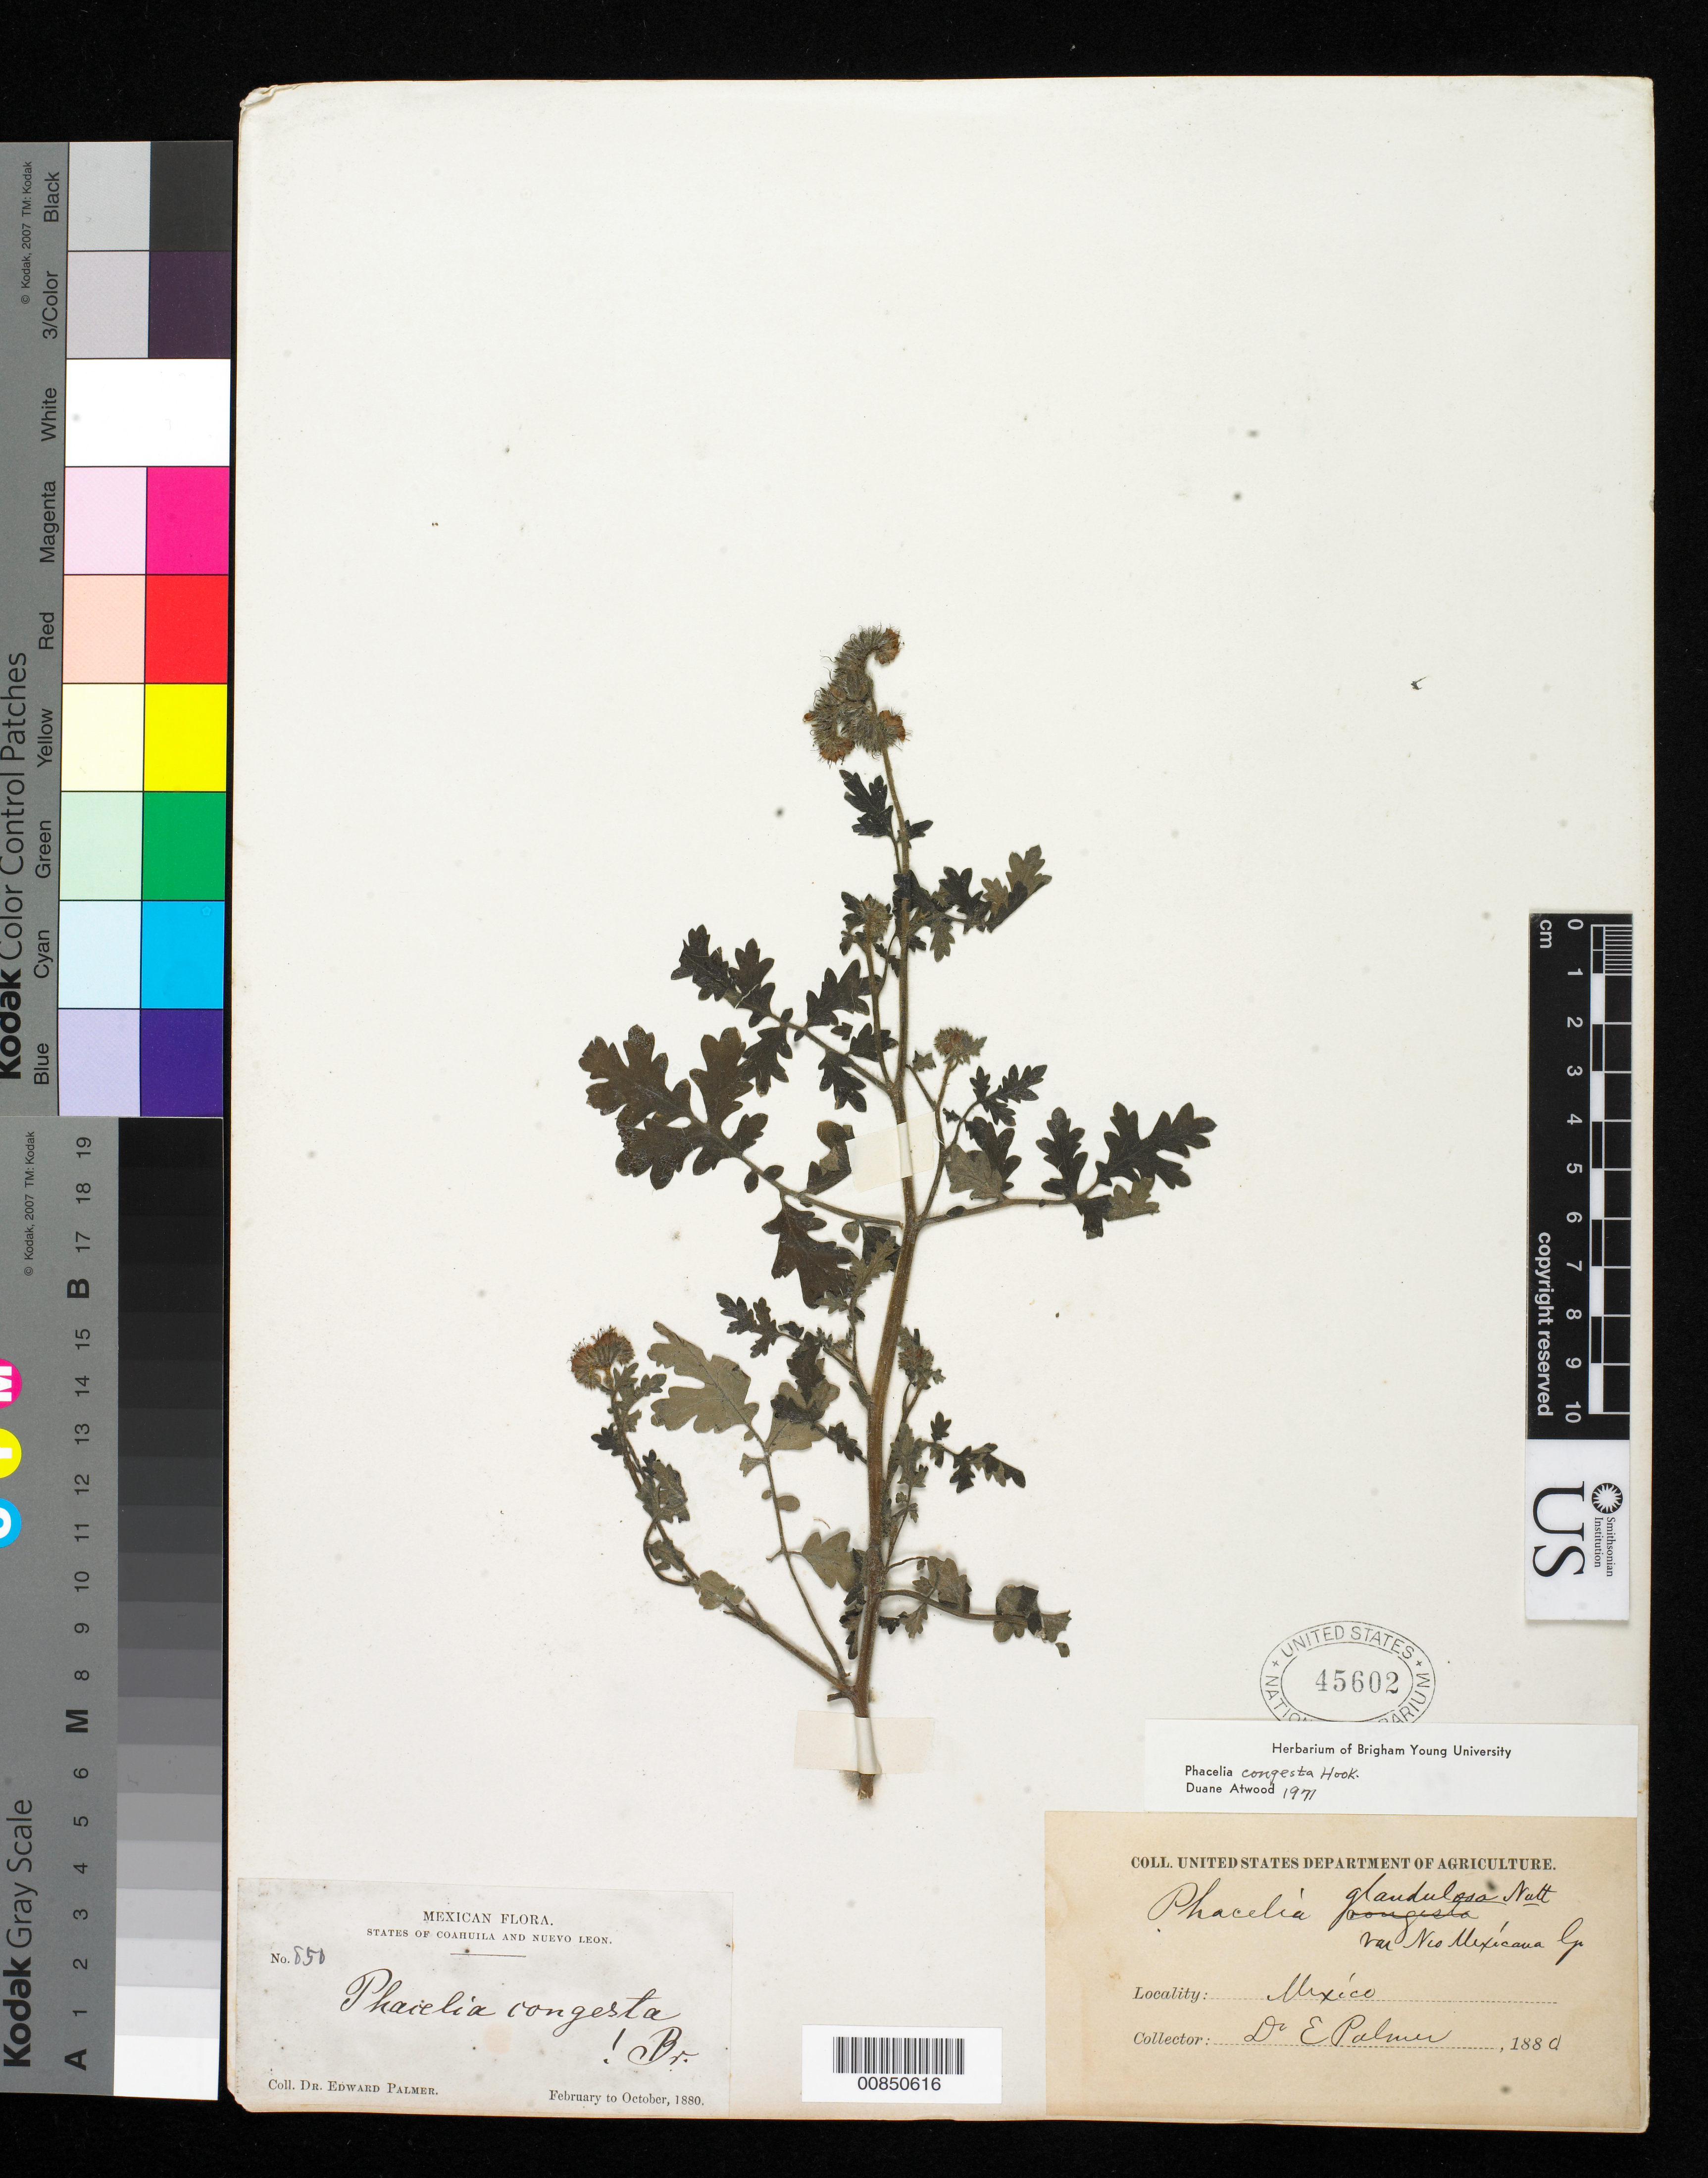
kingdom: Plantae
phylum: Tracheophyta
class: Magnoliopsida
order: Boraginales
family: Hydrophyllaceae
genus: Phacelia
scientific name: Phacelia congesta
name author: Hook.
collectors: E. Palmer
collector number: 850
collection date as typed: Feb 1880 to -- Oct 1880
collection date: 1880-02/1880-10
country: Mexico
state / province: Coahuila / Nuevo León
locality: States of Coahuila and Nuevo León.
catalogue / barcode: US 45602